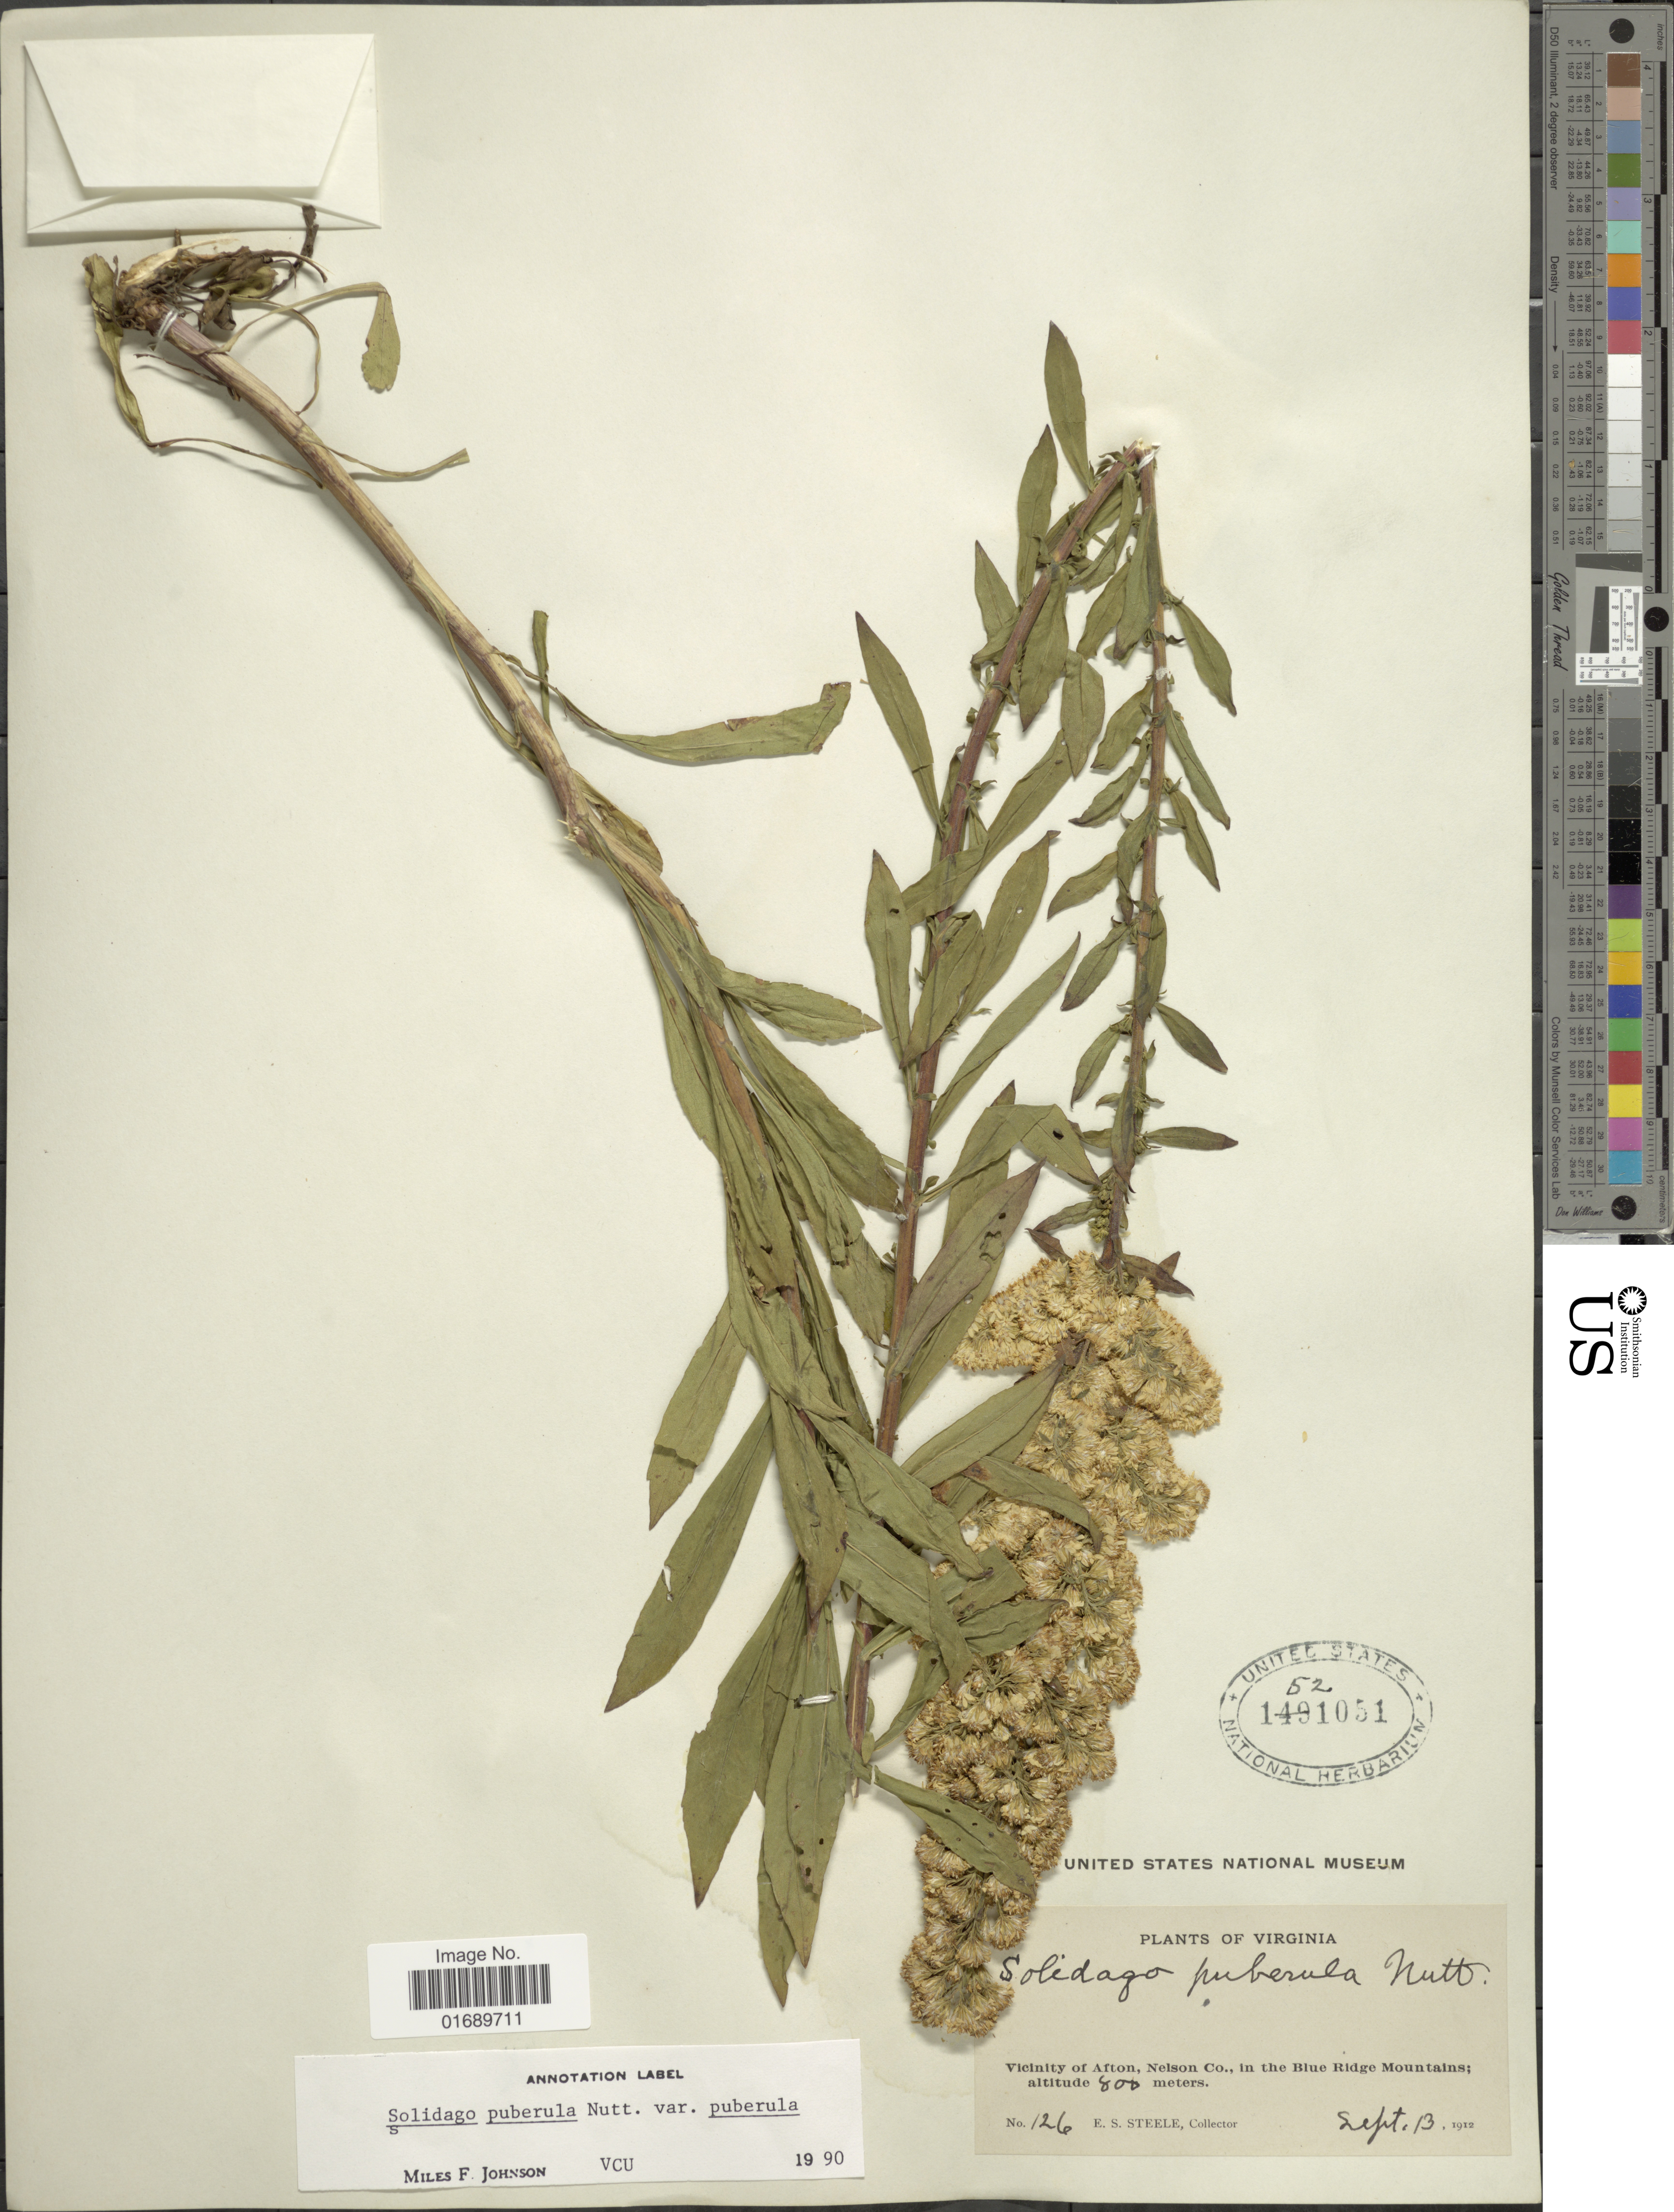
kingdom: Plantae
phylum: Tracheophyta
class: Magnoliopsida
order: Asterales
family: Asteraceae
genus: Solidago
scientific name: Solidago puberula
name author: Nutt.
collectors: E. Steele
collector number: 126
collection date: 1912-09-13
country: United States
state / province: Virginia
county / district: Nelson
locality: Vicinity of Afton, Nelson Co., in the Blue Ridge Mountains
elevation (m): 800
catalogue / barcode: US 1521051